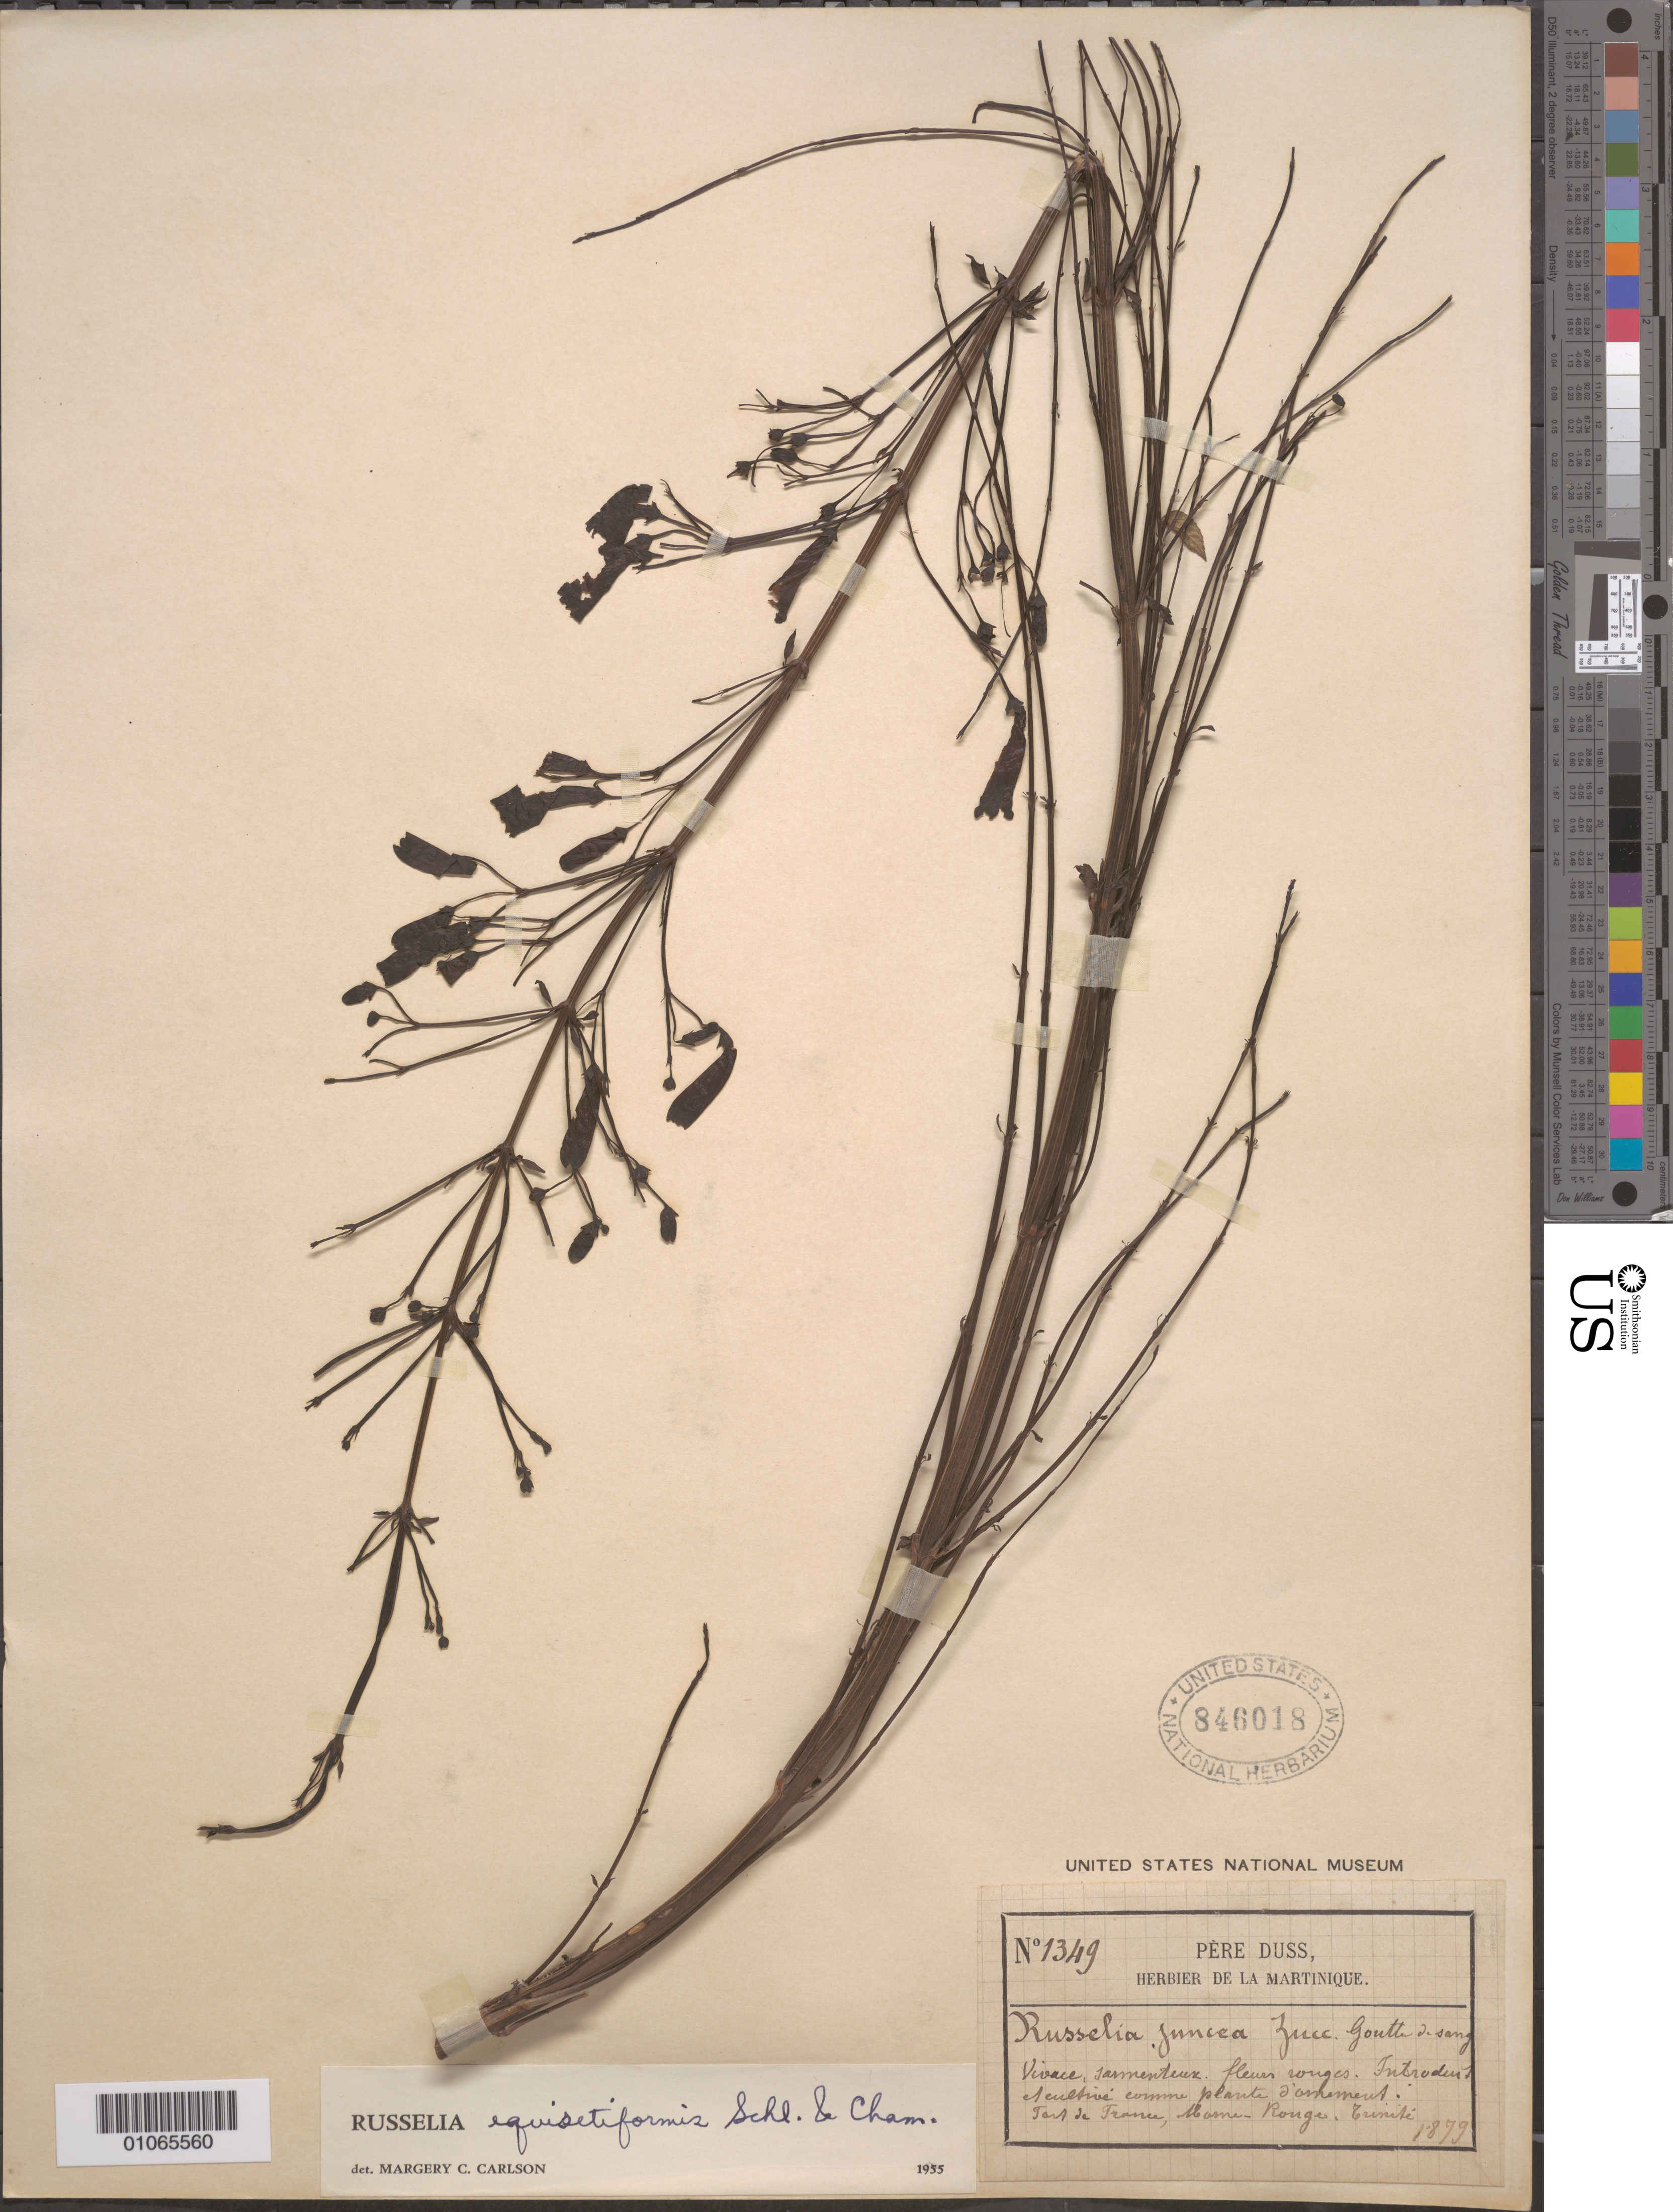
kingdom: Plantae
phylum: Tracheophyta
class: Magnoliopsida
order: Lamiales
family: Plantaginaceae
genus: Russelia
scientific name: Russelia equisetiformis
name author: Schltdl. & Cham.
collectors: Père Duss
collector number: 1349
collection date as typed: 01 Jan 1879 to 31 Dec 1879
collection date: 1879-01-01/1879-12-31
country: Martinique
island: Martinique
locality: Morne Range.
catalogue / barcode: US 846018